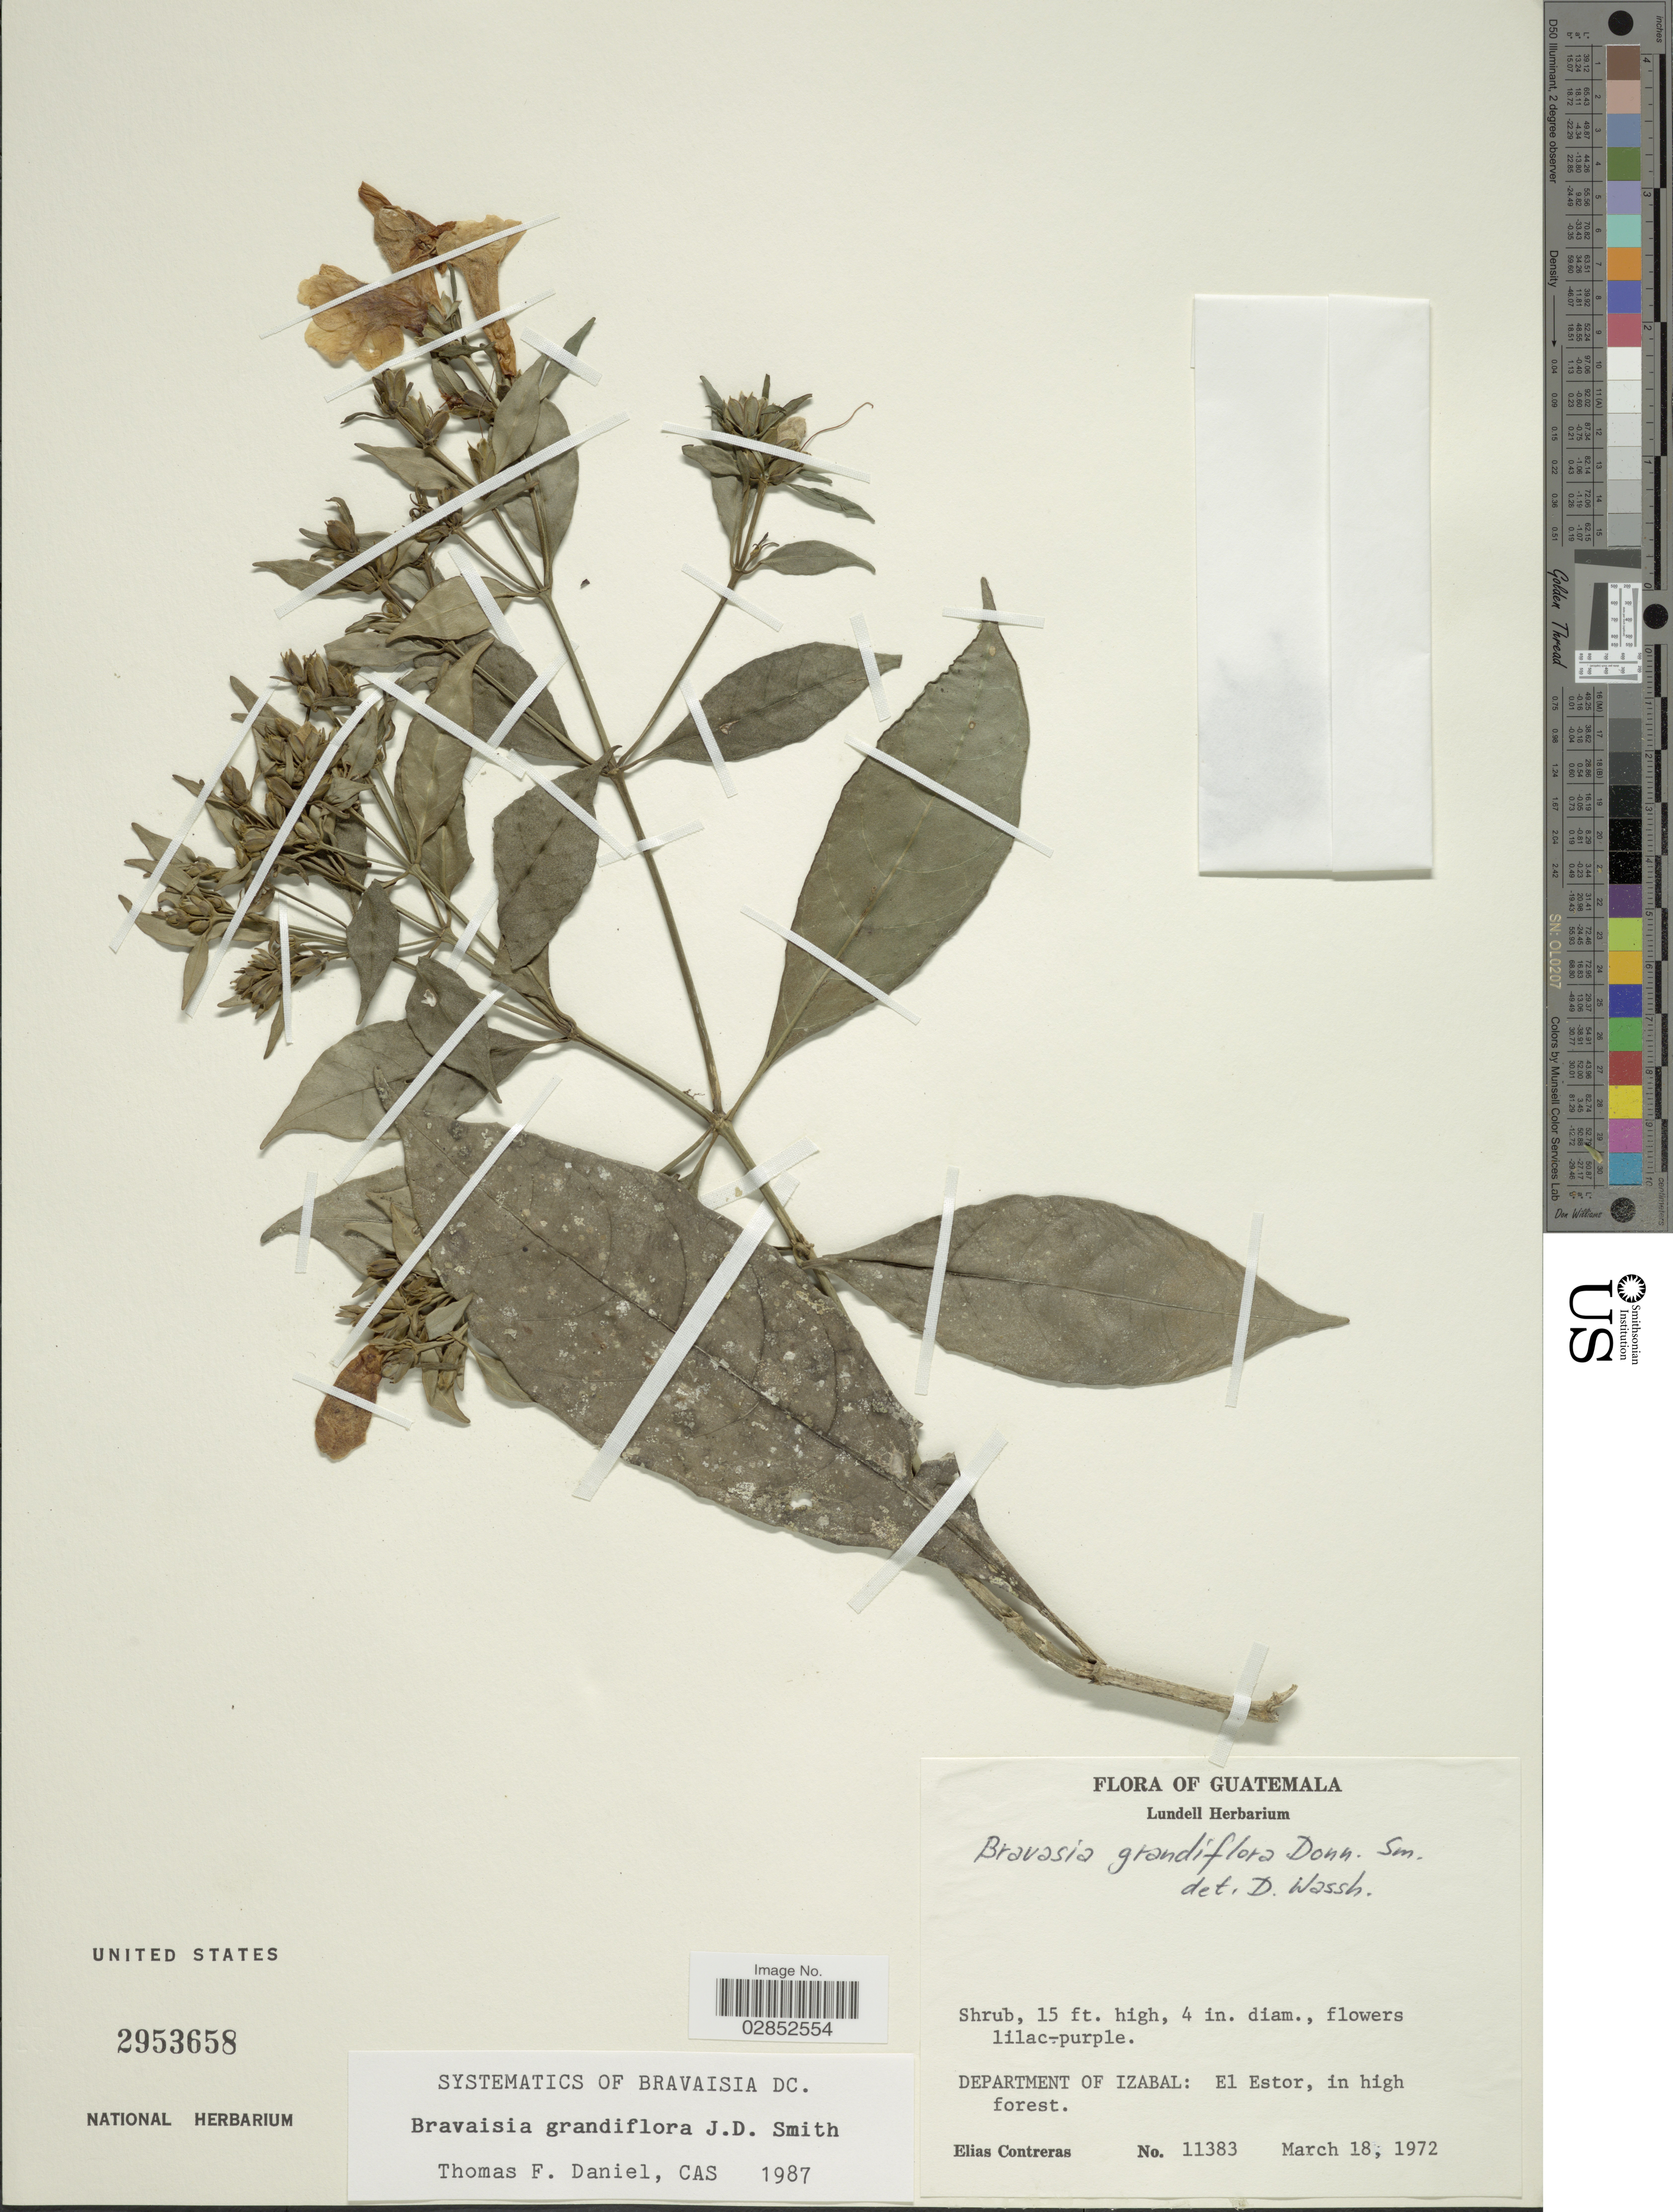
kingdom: Plantae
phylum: Tracheophyta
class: Magnoliopsida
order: Lamiales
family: Acanthaceae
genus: Bravaisia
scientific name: Bravaisia grandiflora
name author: Donn. Sm.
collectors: E. Contreras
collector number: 11383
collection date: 1972-03-18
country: Guatemala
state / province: Izabal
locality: Department of Izabal: El Estor.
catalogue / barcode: US 2953658